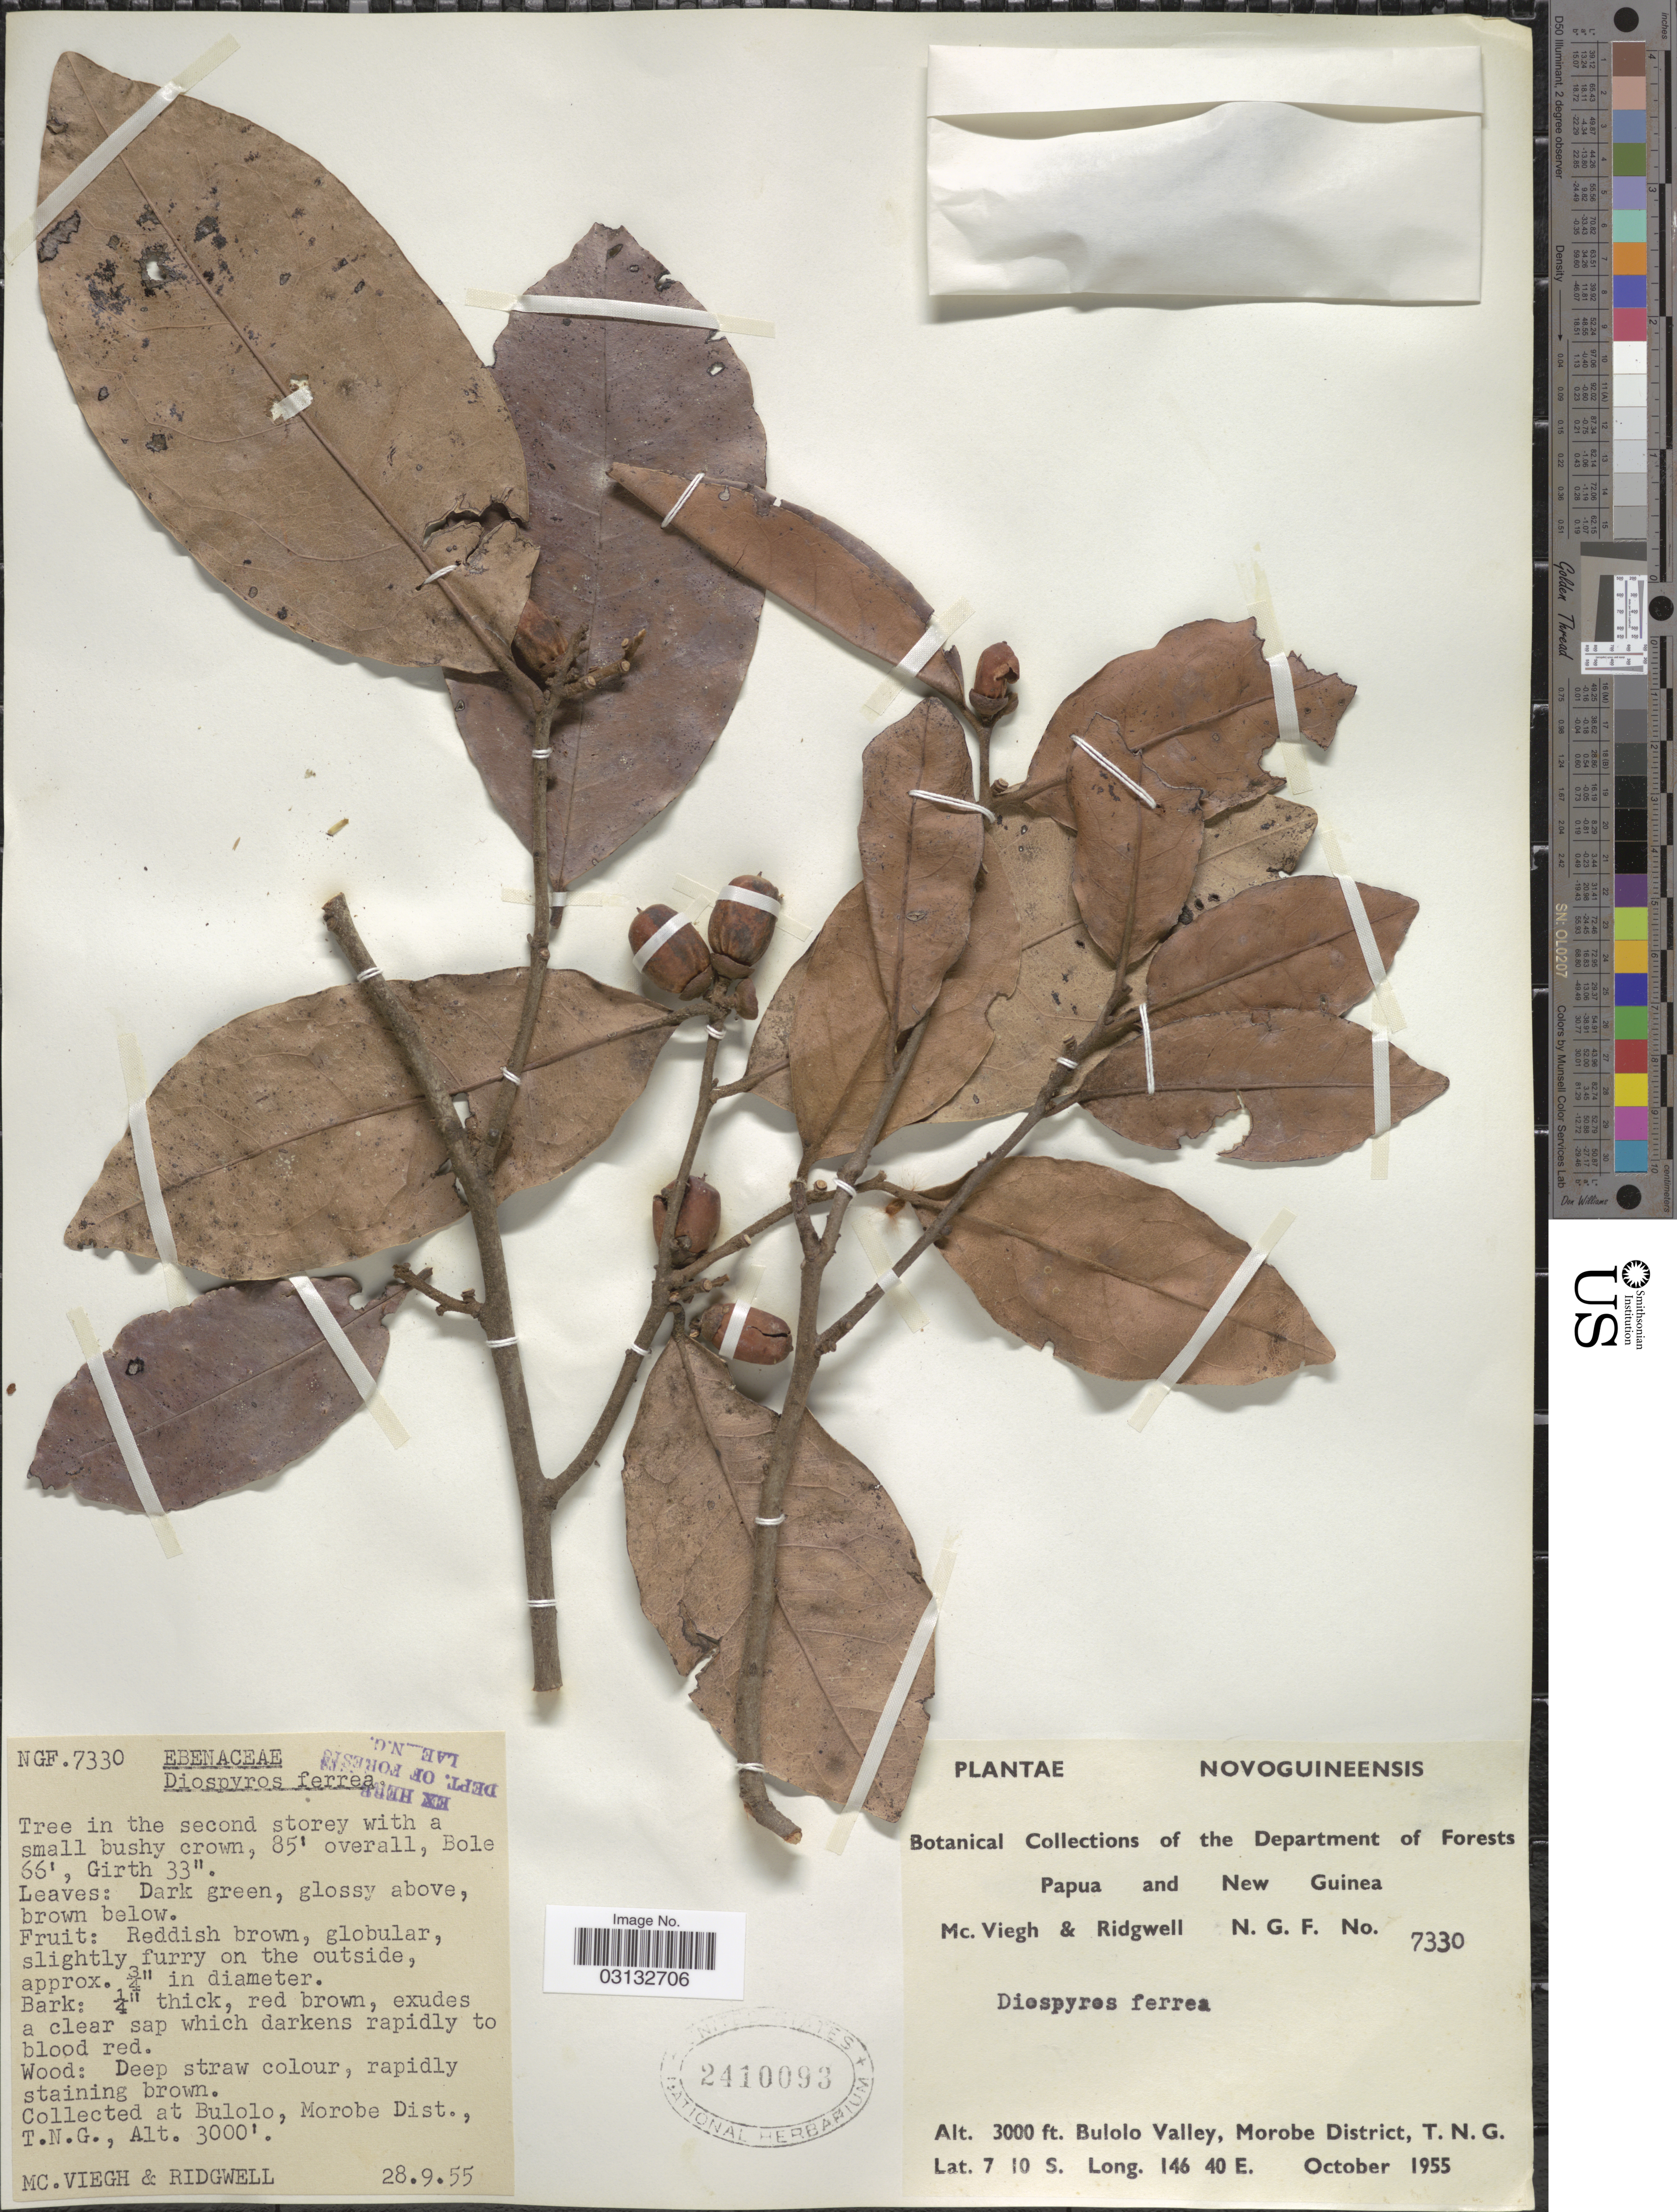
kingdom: Plantae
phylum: Tracheophyta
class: Magnoliopsida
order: Ericales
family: Ebenaceae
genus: Diospyros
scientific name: Diospyros ferrea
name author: (Willd.) Bakh.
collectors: M. Viegh & R. Ridgwell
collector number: NGF7330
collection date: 1955-09-28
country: Papua New Guinea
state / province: Morobe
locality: Collected at Bulolo, Morobe Dist., T.N.G. Bulolo Valley.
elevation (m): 914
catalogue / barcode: US 2410093